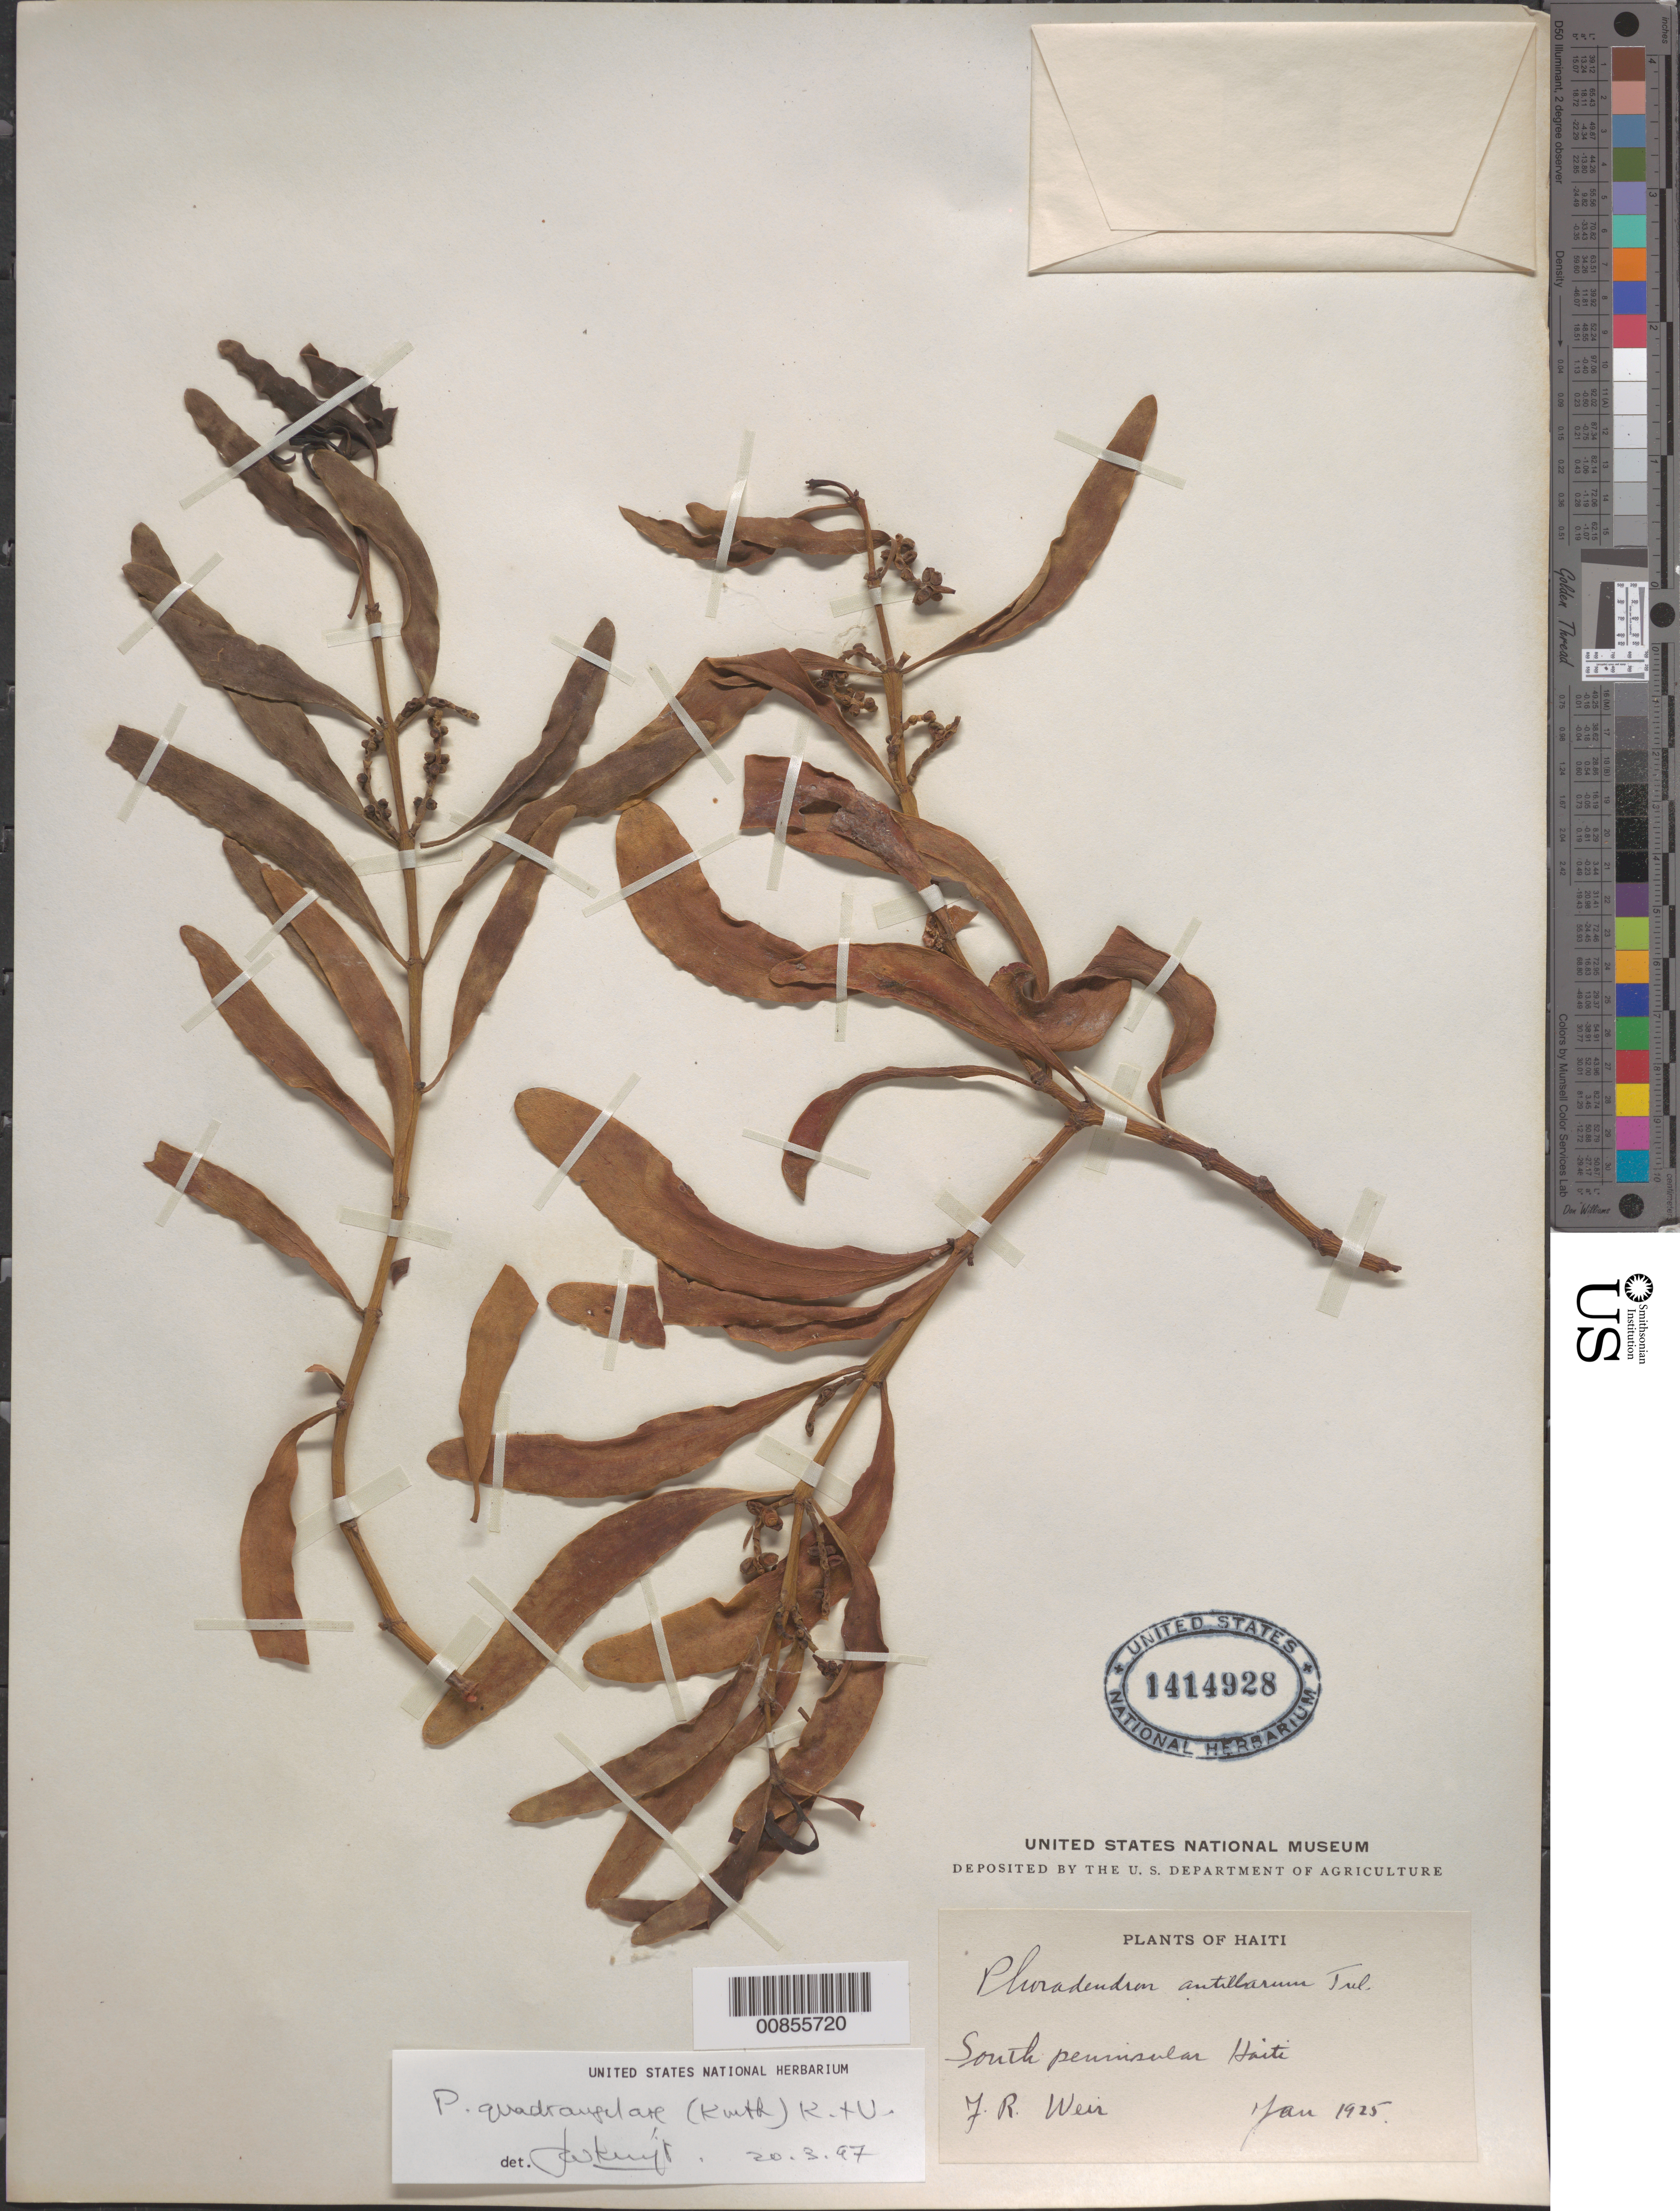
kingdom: Plantae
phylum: Tracheophyta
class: Magnoliopsida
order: Santalales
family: Viscaceae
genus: Phoradendron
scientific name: Phoradendron haitiense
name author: Urb.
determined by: Caraballo-Ortiz, Marcos A., (MISS), University of Mississippi (UNITED STATES)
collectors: J. Weir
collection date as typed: Jan 1925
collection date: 1925-01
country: Haiti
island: Hispaniola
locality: South peninsular Haiti.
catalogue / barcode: US 1414928